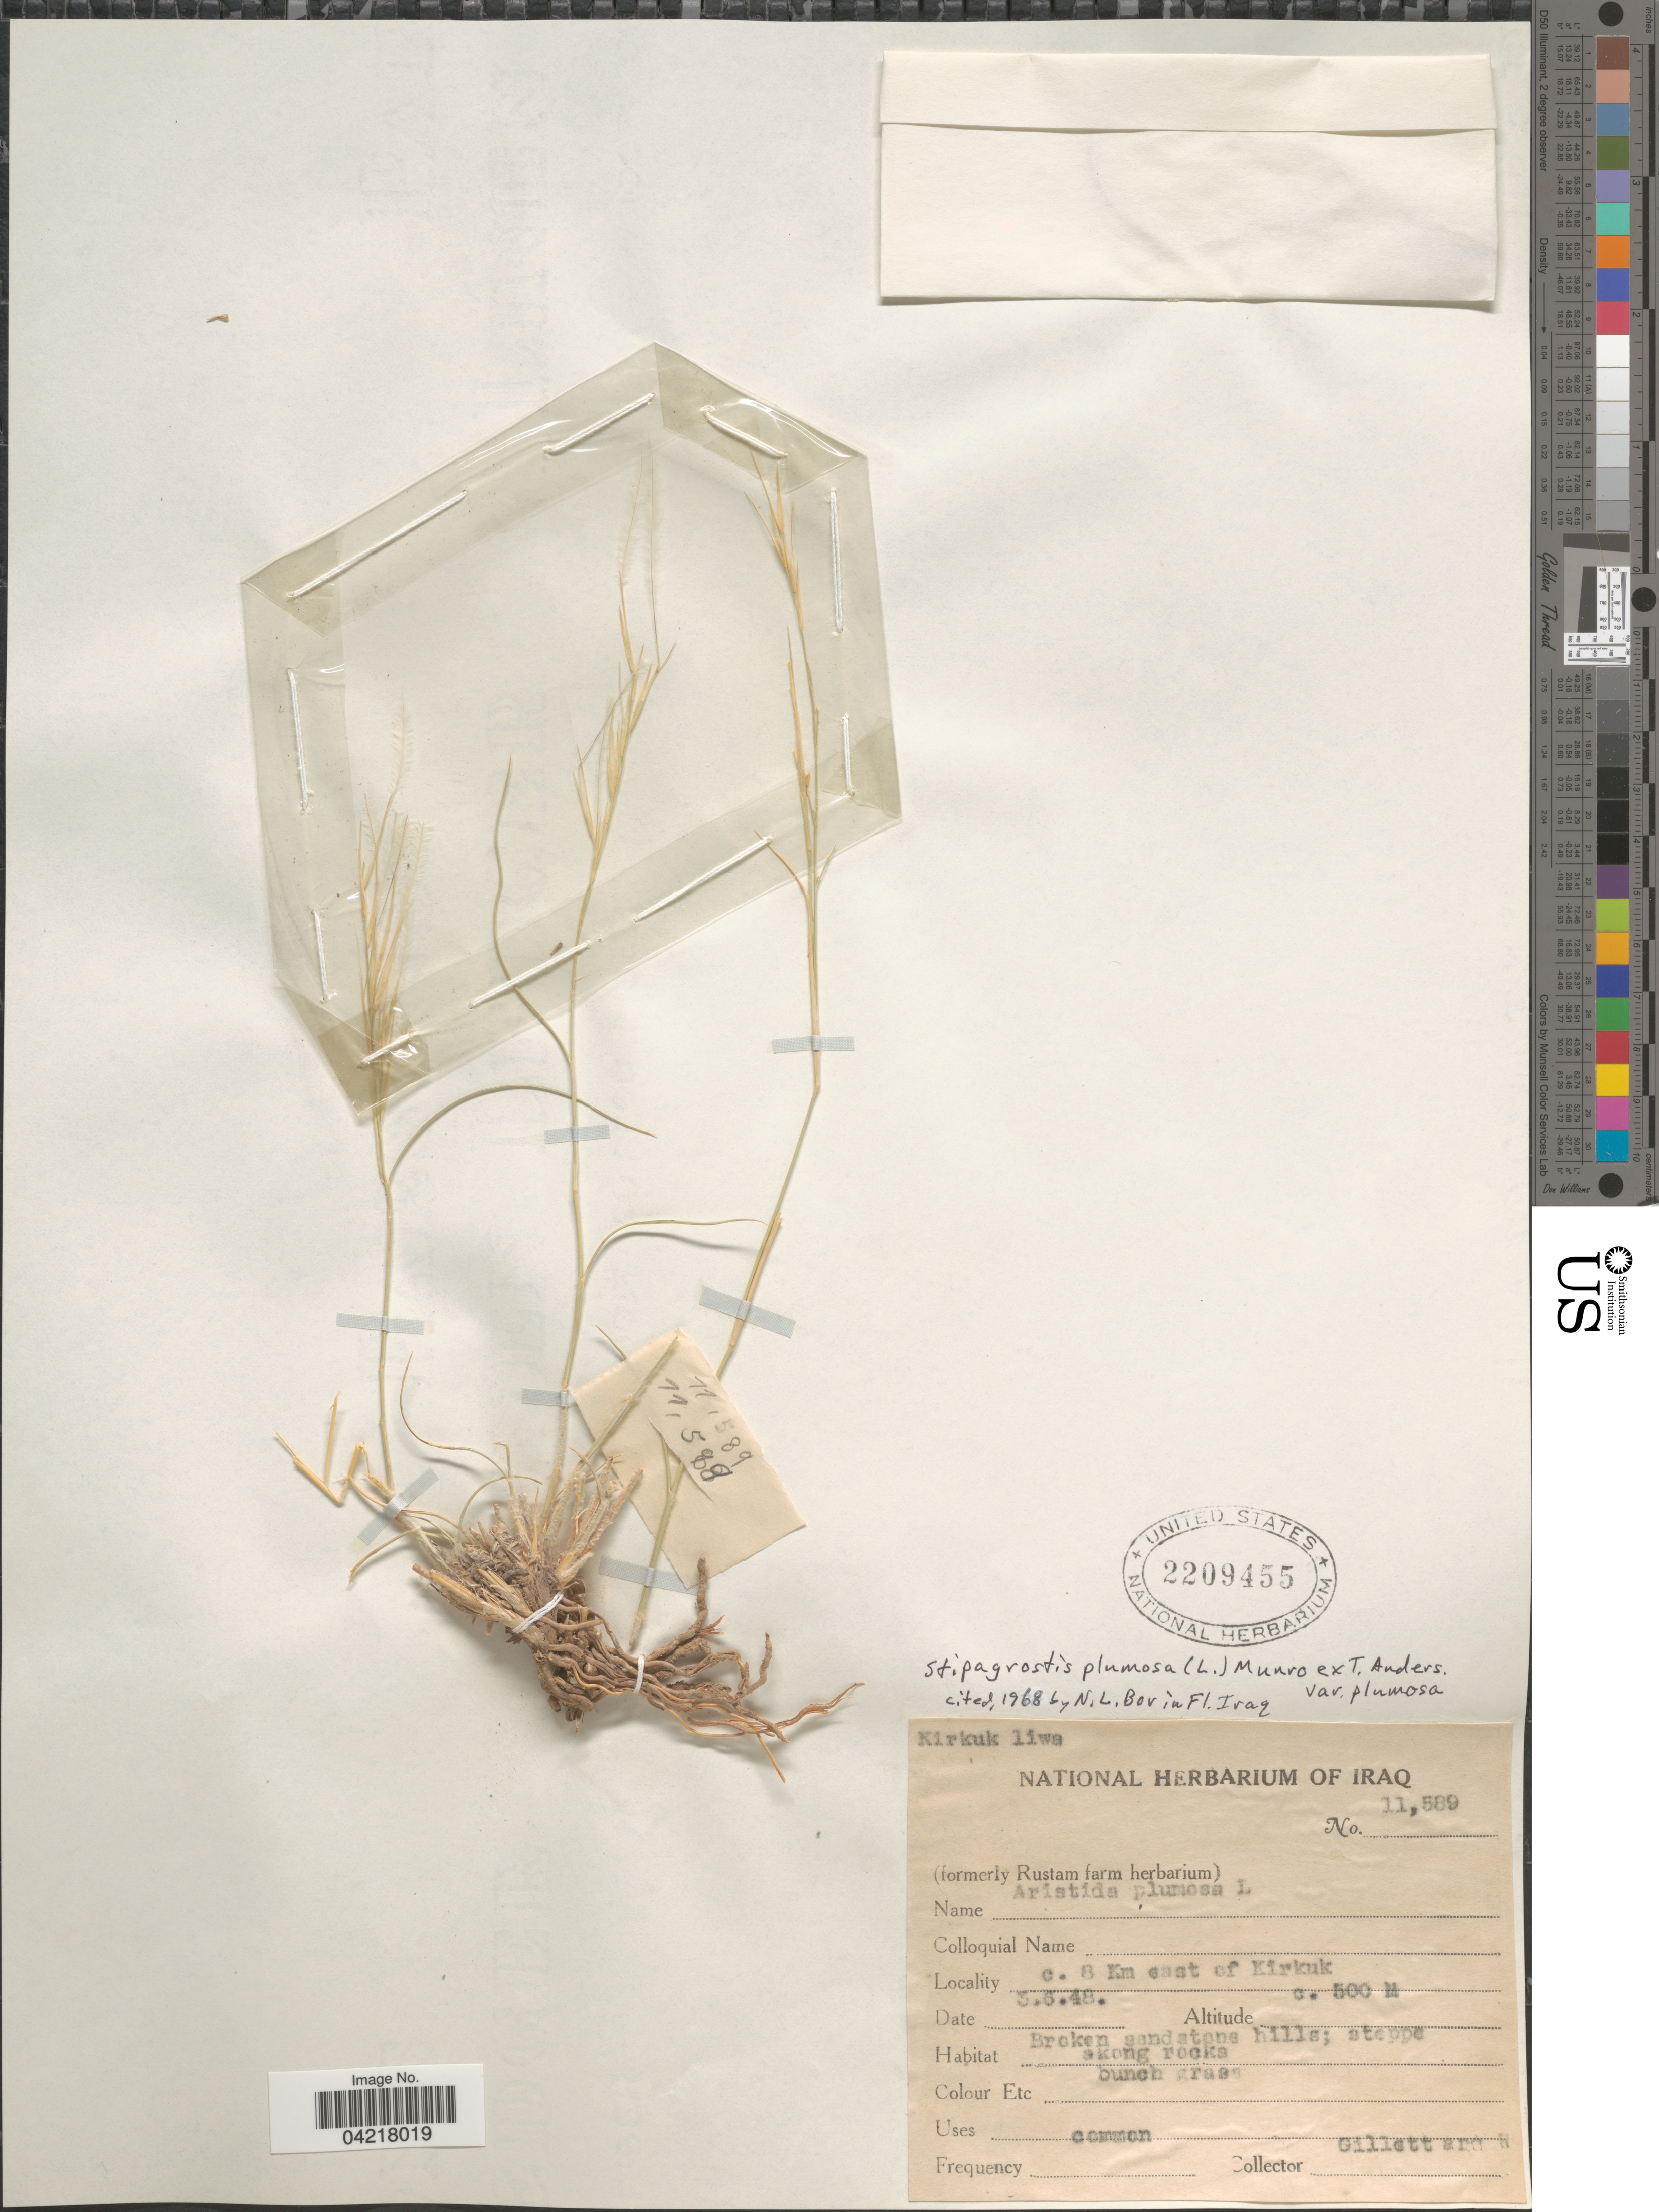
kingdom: Plantae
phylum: Tracheophyta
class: Liliopsida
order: Poales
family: Poaceae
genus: Stipagrostis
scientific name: Stipagrostis plumosa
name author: (L.) Munro ex T. Anderson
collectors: Gillett, -- & Collector illegible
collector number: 11589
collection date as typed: Transcribed d/m/y: 3/6/48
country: Iraq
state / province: Kirkūk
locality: Kirkuk liwa. c. 8 Km east of Kirkuk. Broken standstone hills.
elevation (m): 500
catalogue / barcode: US 2209455